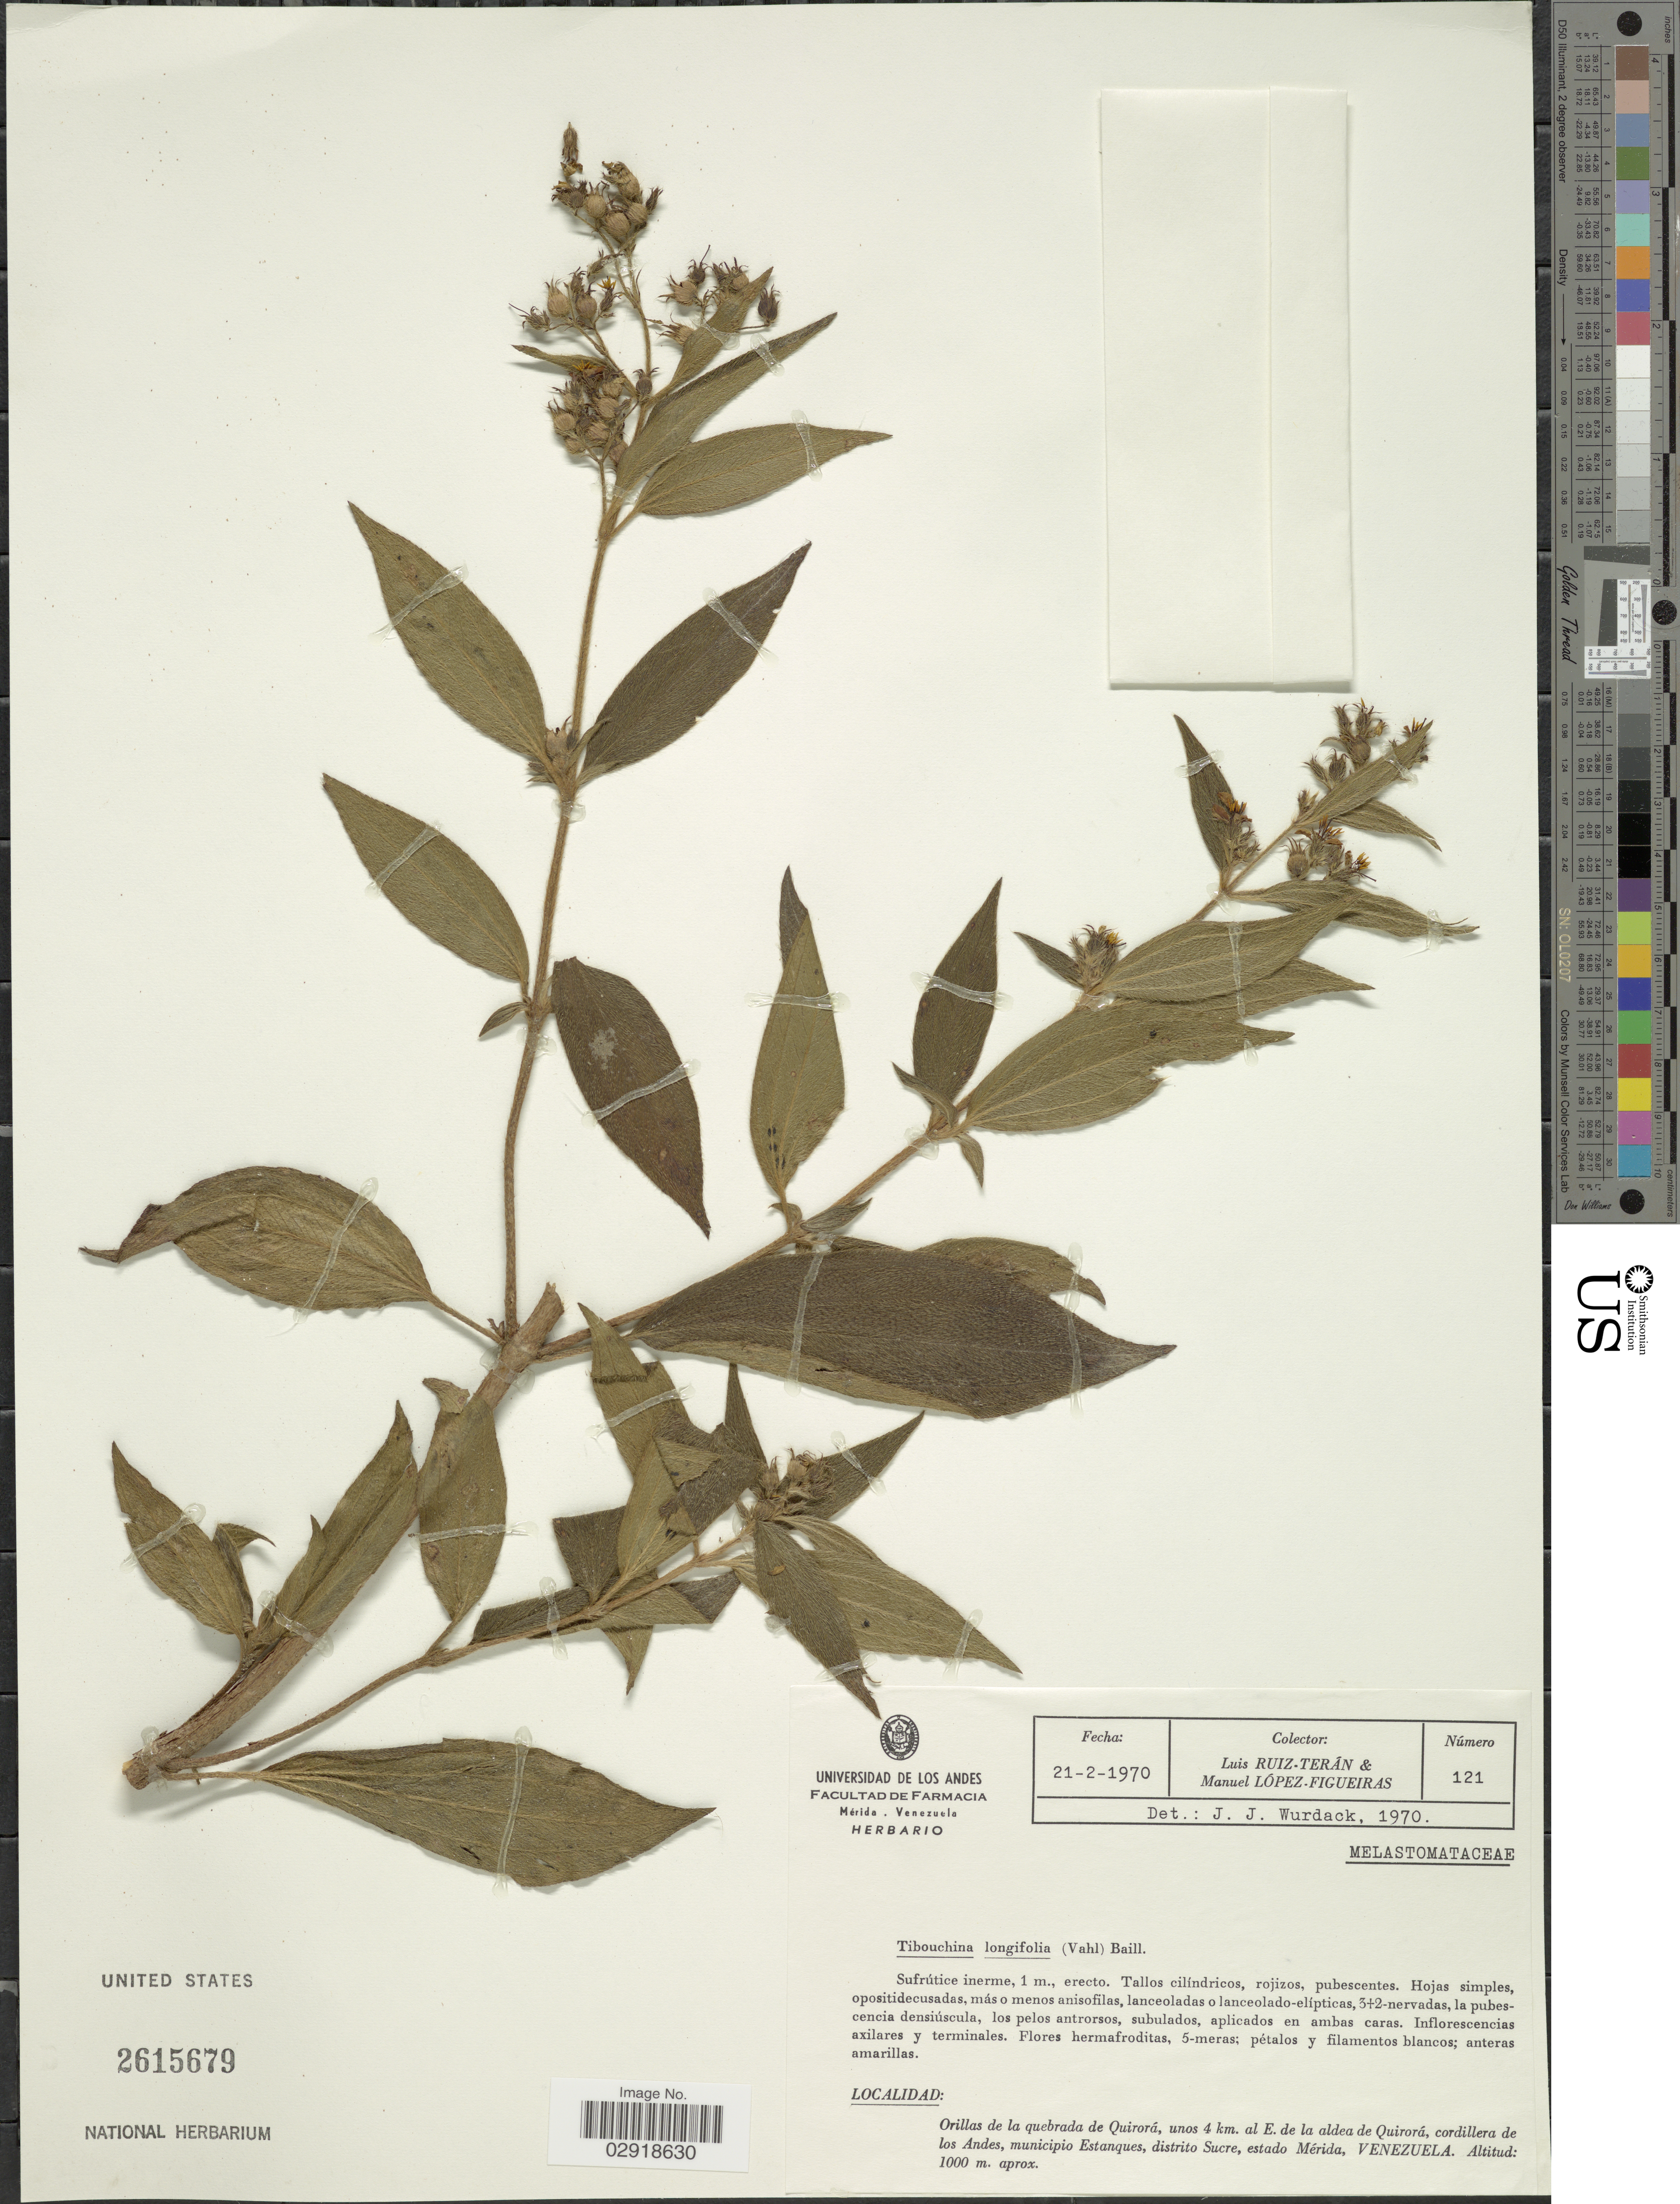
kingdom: Plantae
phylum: Tracheophyta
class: Magnoliopsida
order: Myrtales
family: Melastomataceae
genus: Chaetogastra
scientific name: Chaetogastra longifolia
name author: (Vahl) DC.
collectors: L. Teran & M. López Figueiras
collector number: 121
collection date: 1970-02-21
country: Venezuela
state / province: Mérida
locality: Orillas de la quebrada de Quirorá, unos 4 km. al E. de la aldea de Quirorá, cordillera de los Andes, municipio Estanques, distrito Sucre.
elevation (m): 1000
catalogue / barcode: US 2615679